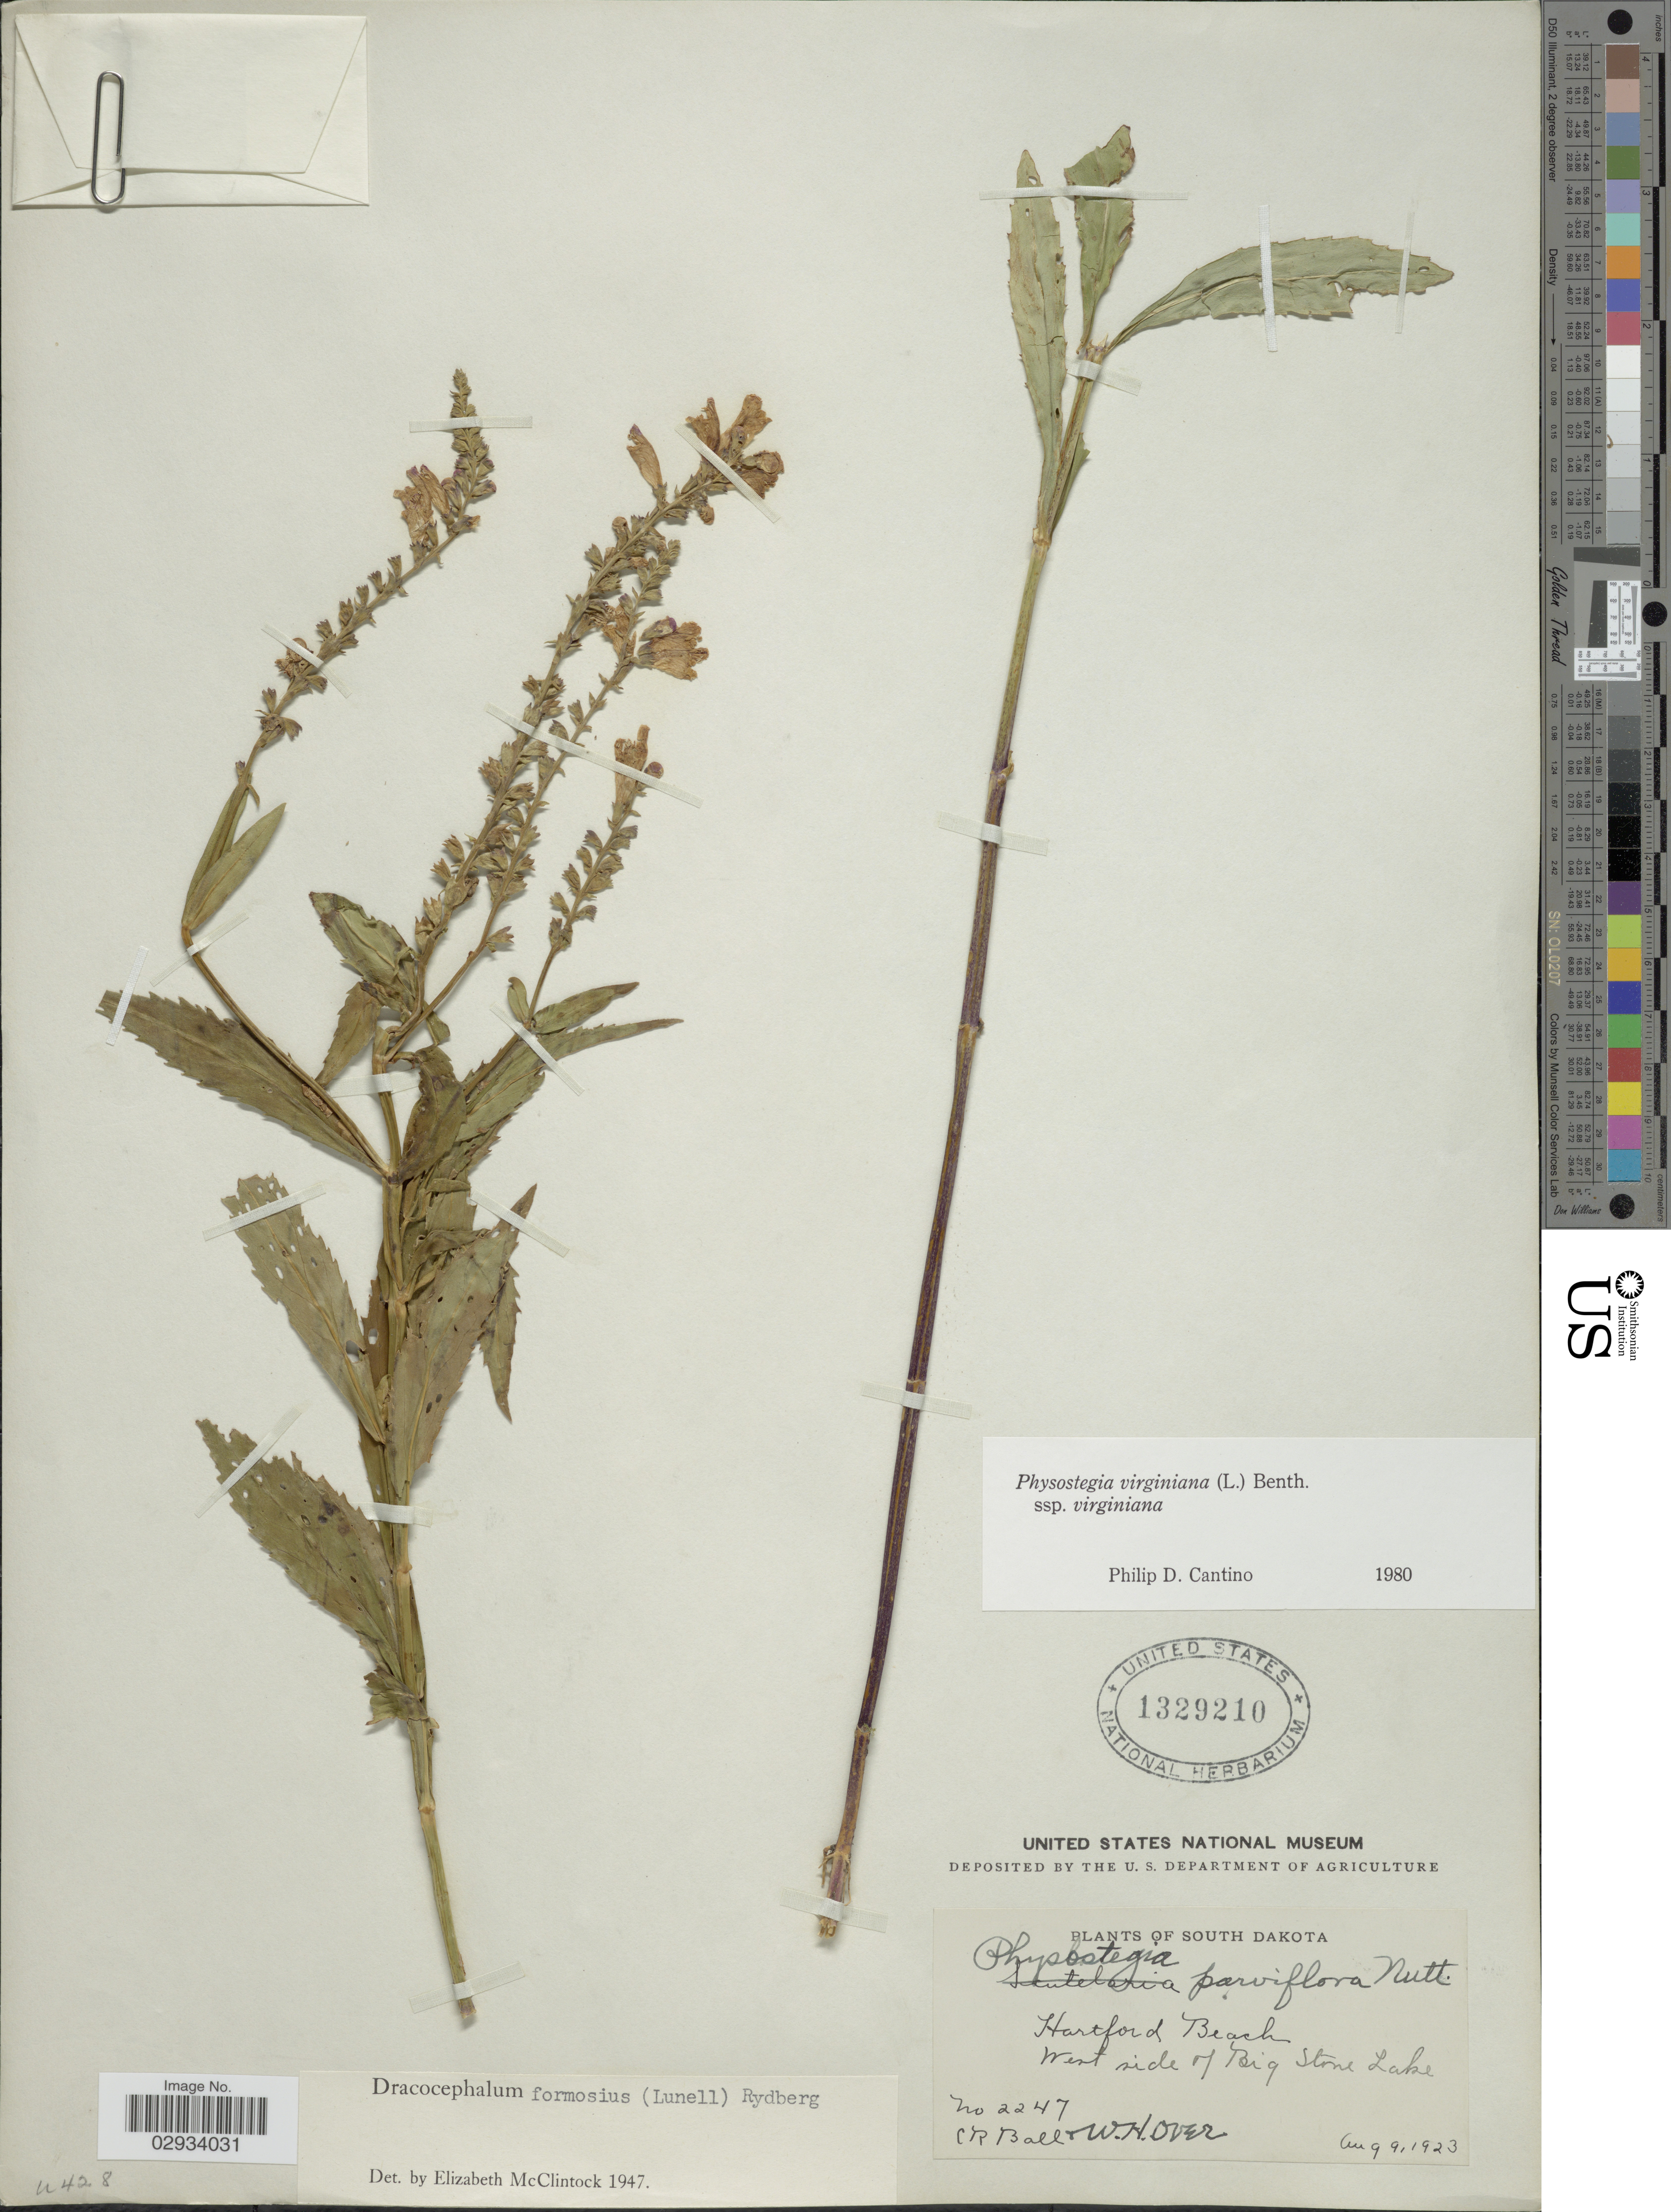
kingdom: Plantae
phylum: Tracheophyta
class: Magnoliopsida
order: Lamiales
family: Lamiaceae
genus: Physostegia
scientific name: Physostegia virginiana subsp. virginiana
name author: (L.) Benth.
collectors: C. R. Ball & W. Over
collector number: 2247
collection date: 1923-08-09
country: United States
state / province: South Dakota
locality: Hartford Beach, West side of Big Stone Lake.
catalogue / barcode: US 1329210